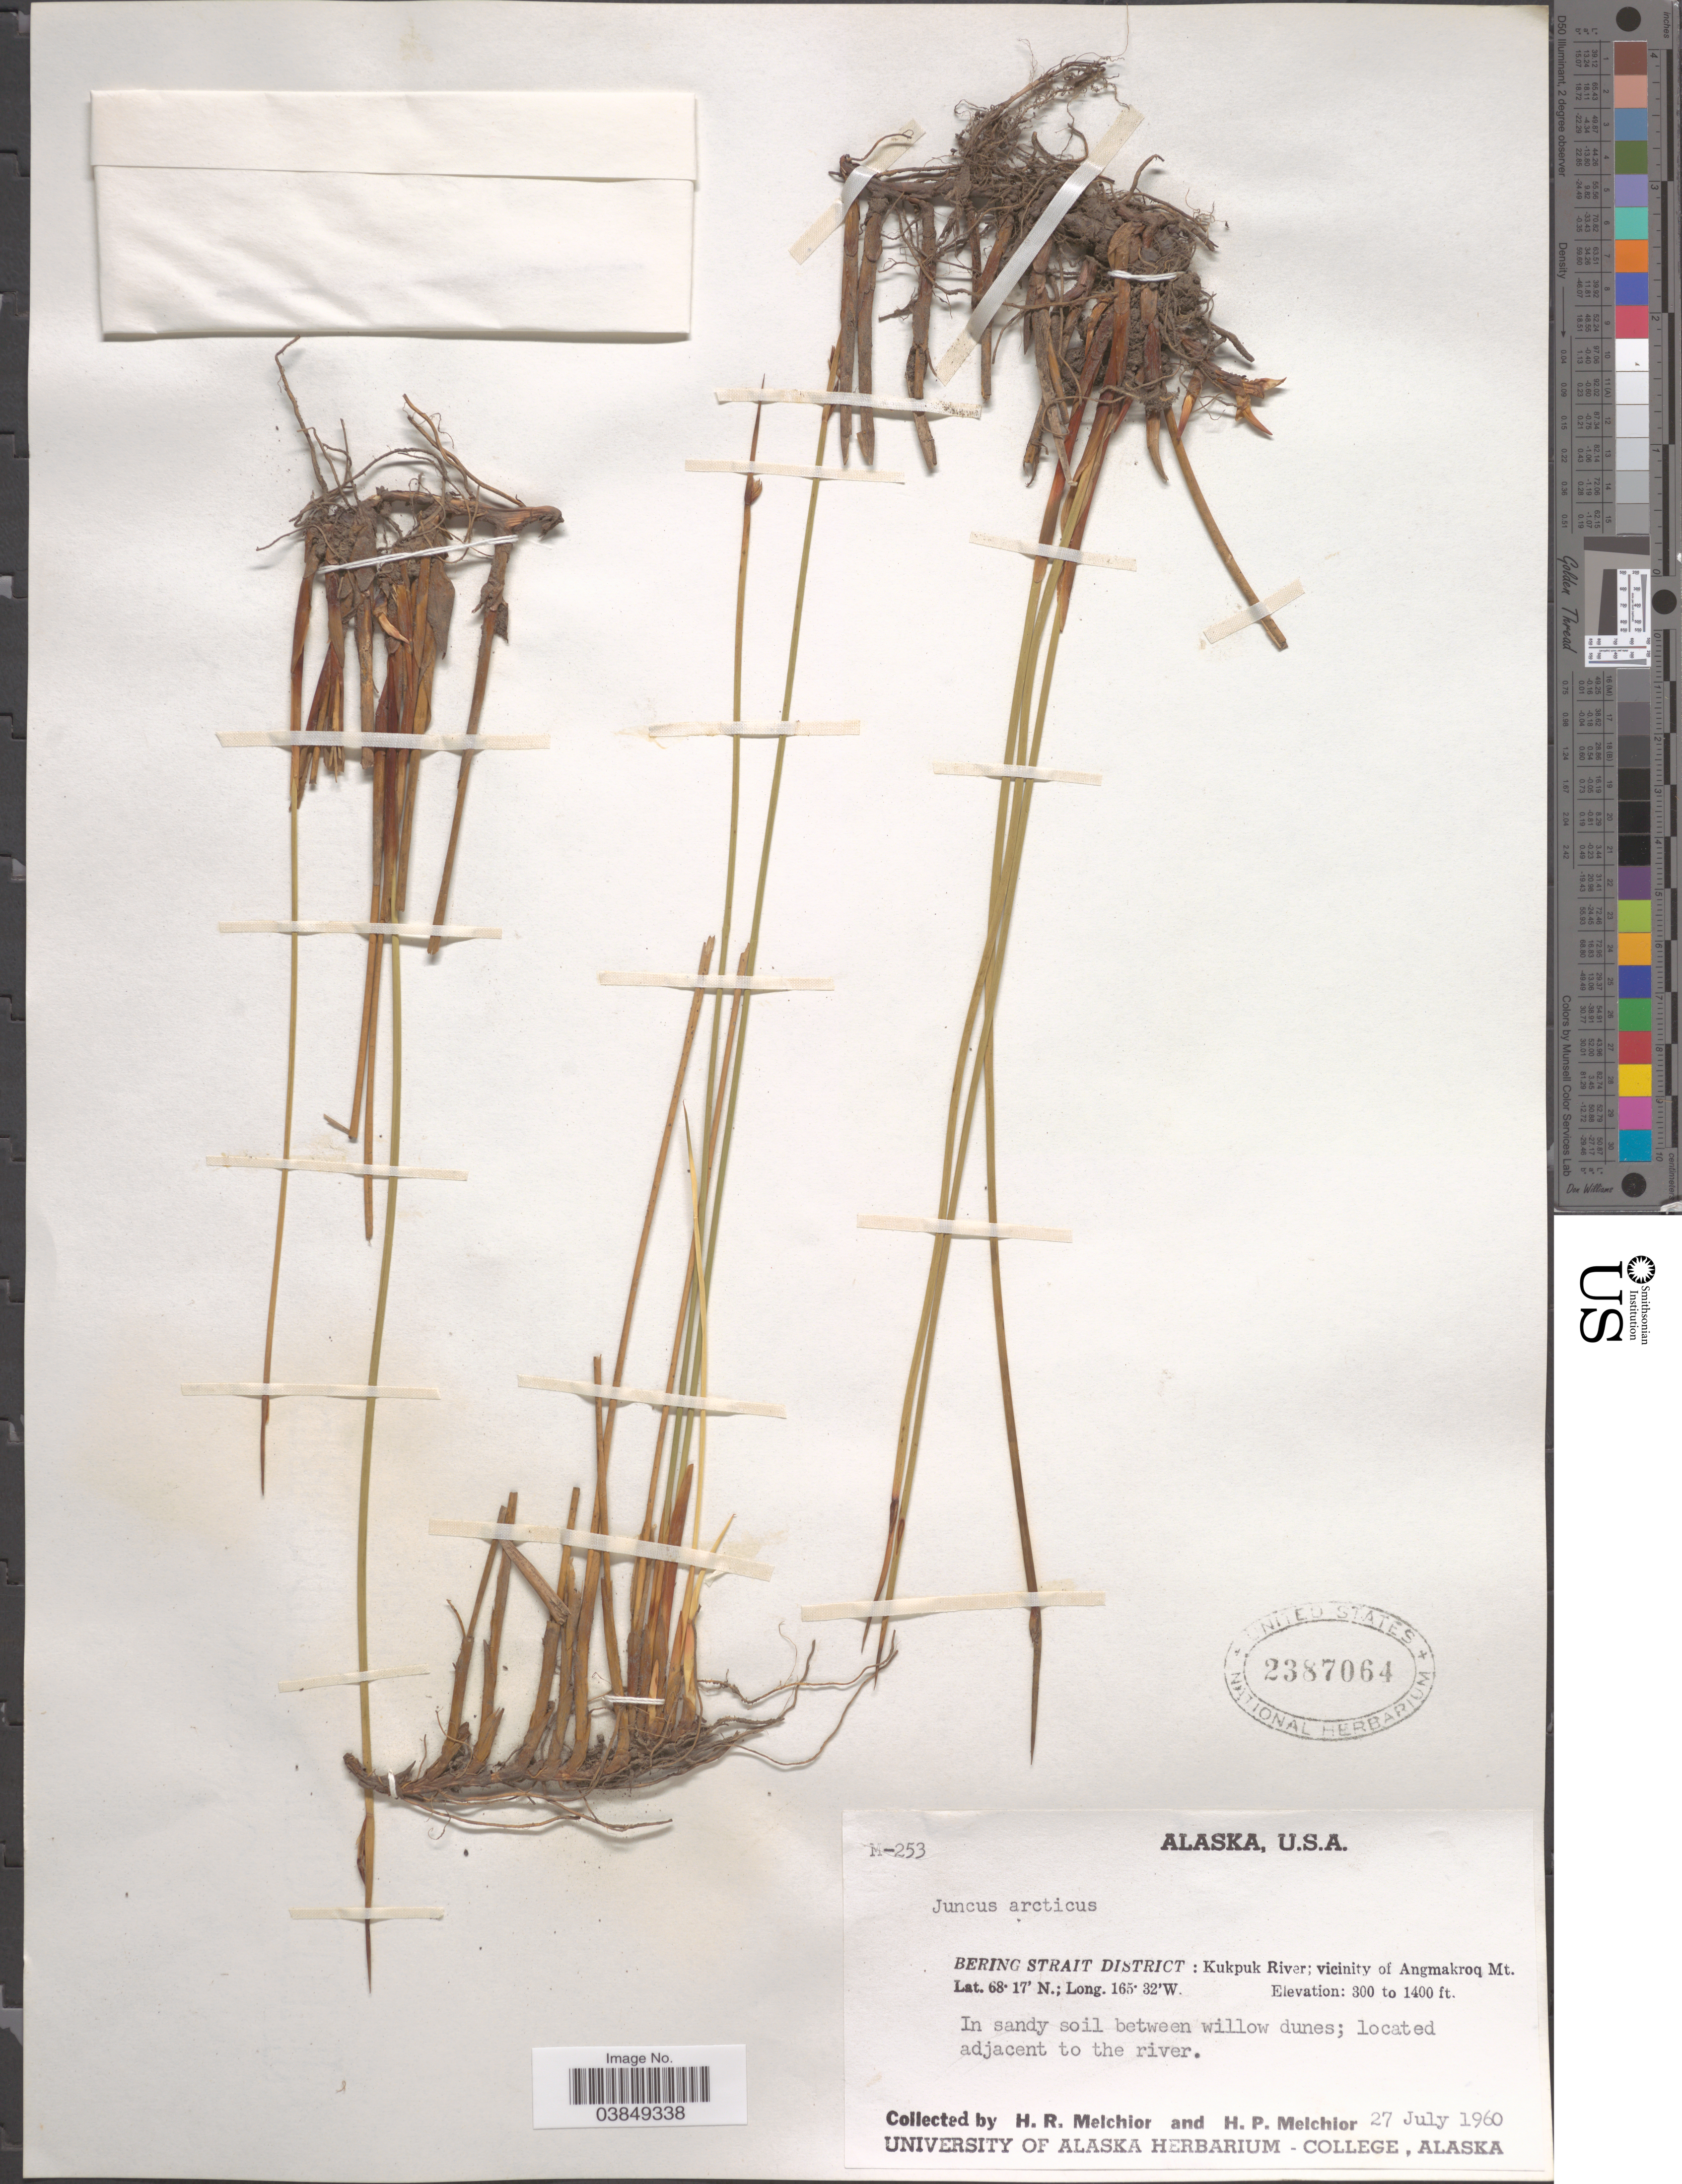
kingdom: Plantae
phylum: Tracheophyta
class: Liliopsida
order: Poales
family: Juncaceae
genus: Juncus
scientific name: Juncus arcticus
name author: Willd.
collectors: H. R. Melchior & H. P. Melchior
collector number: M-253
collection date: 1960-07-27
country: United States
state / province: Alaska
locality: Bering Strait District: Kukpuk River; vicinity of Angmakroq Mt. Adjacent to the river.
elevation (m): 91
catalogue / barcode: US 2387064